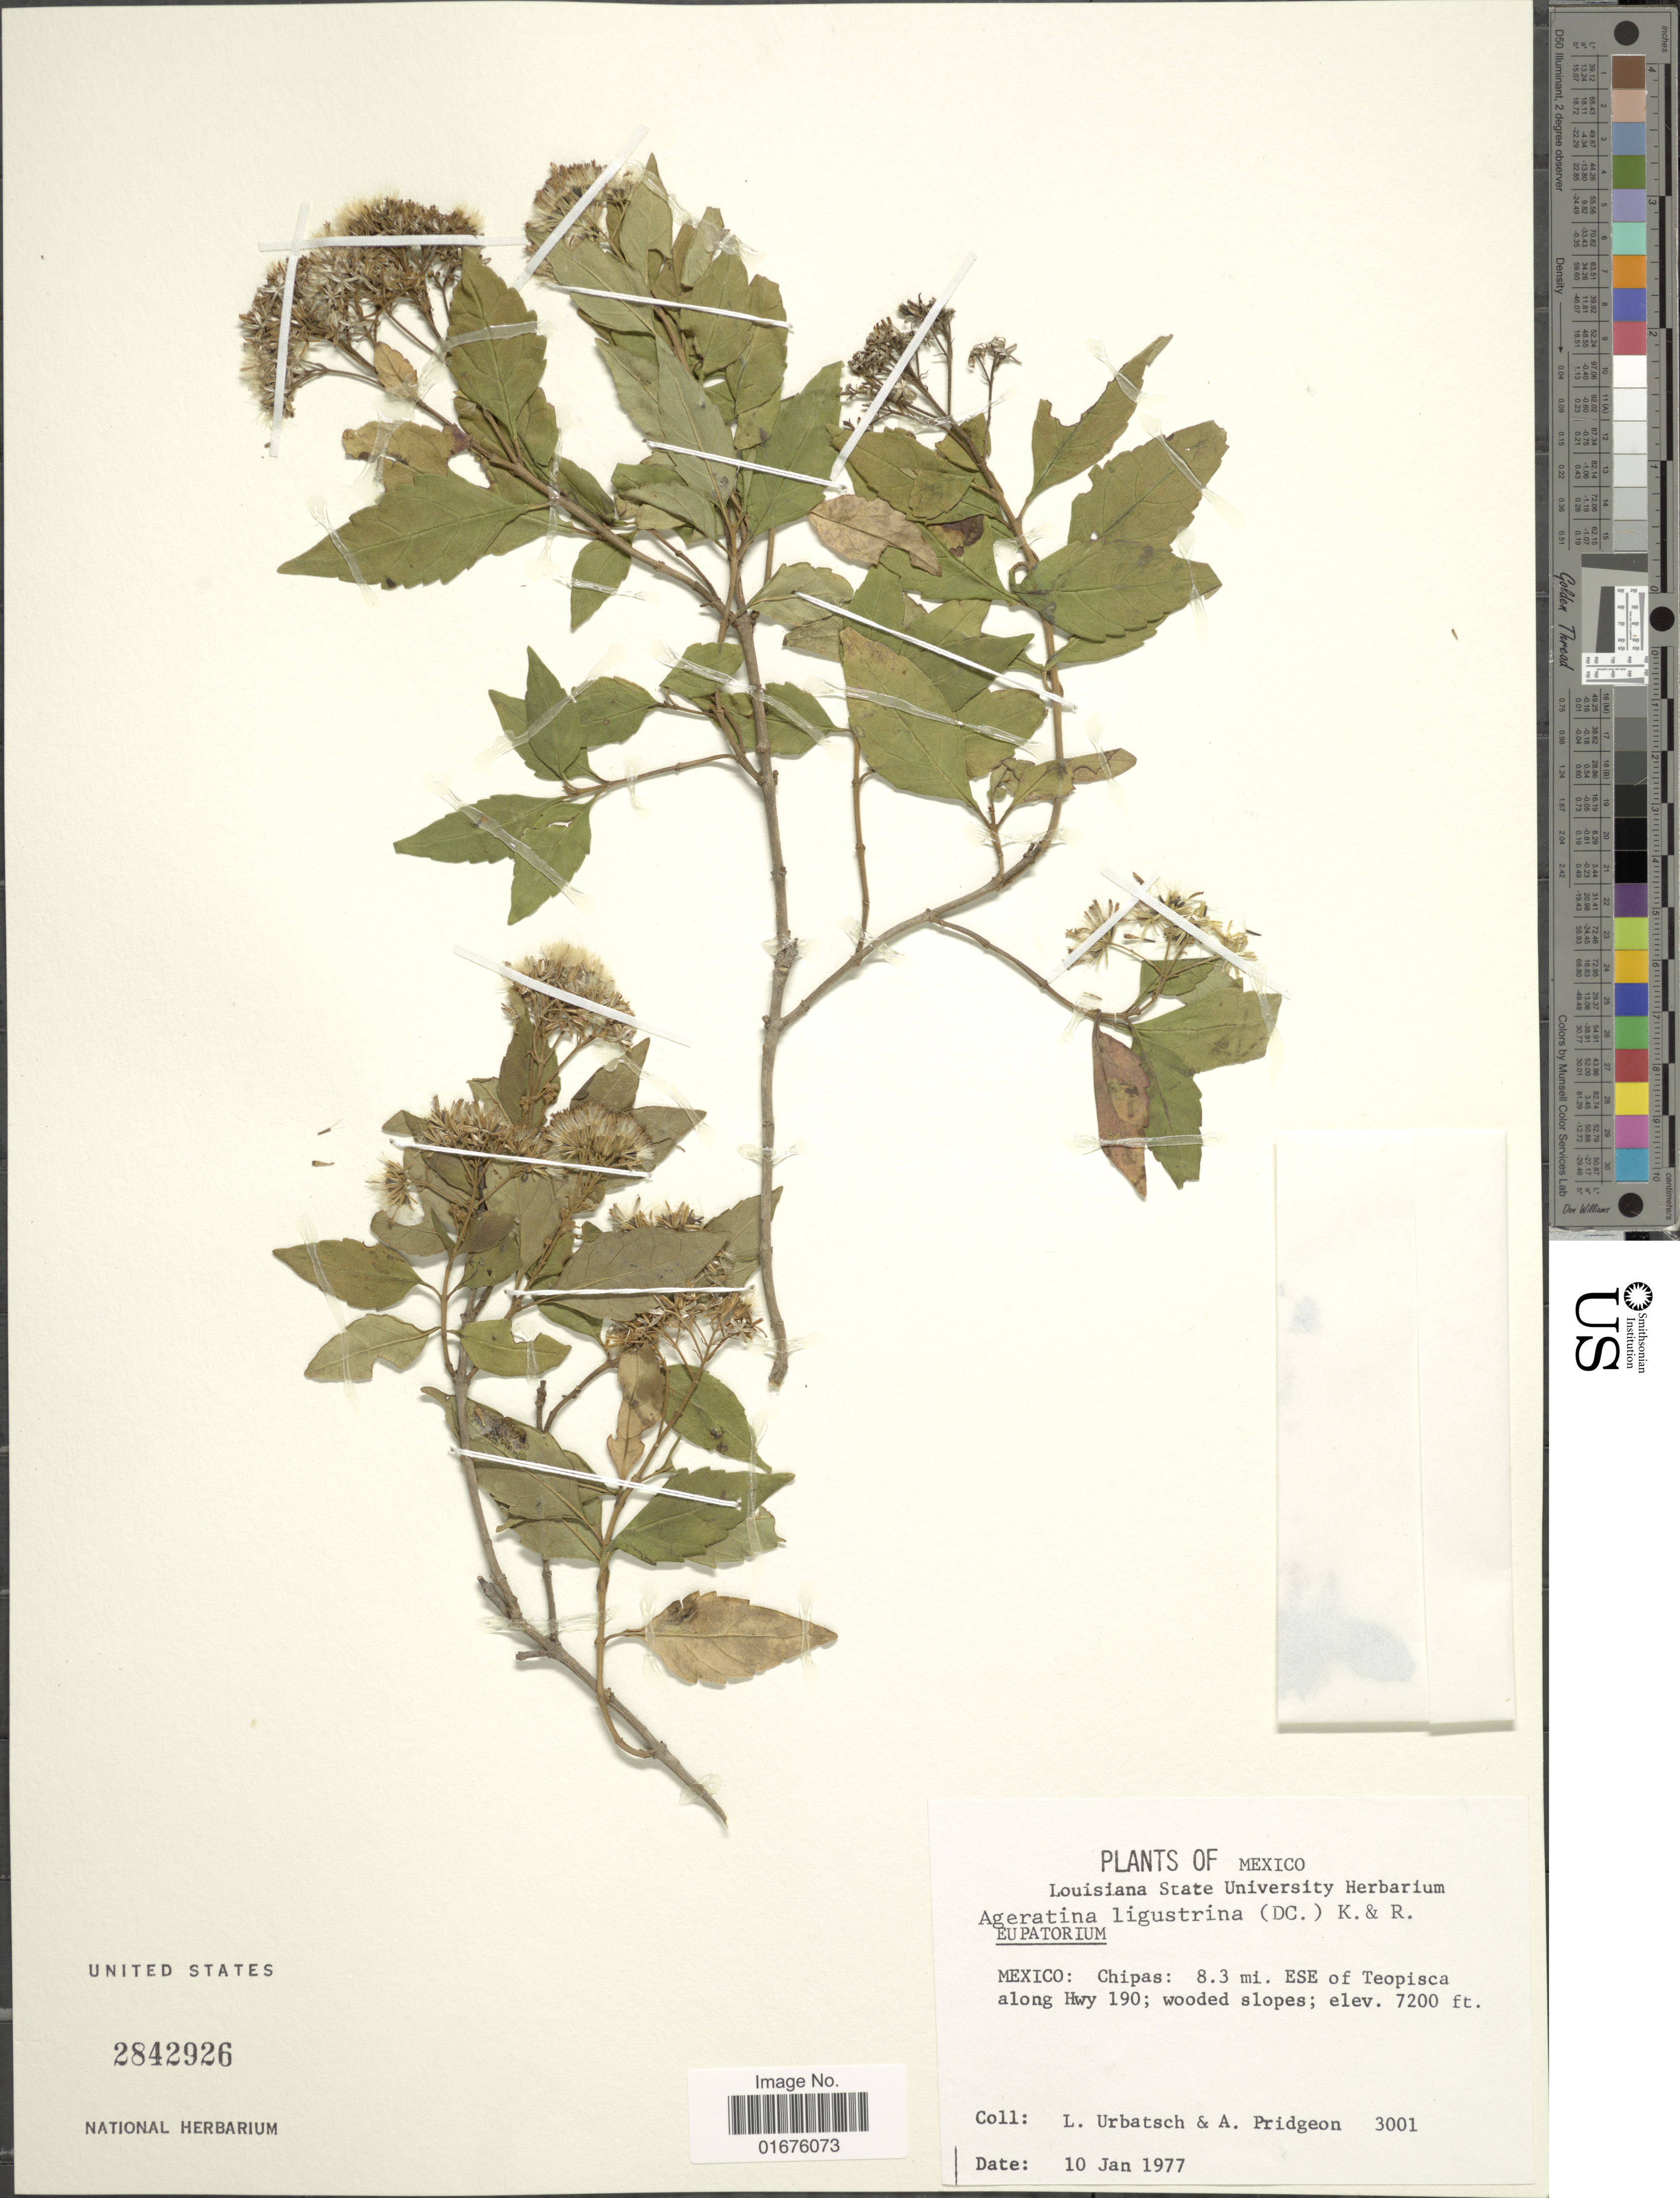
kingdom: Plantae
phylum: Tracheophyta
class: Magnoliopsida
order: Asterales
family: Asteraceae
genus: Ageratina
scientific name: Ageratina ligustrina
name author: (DC.) R.M. King & H. Rob.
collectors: L. E. Urbatsch & A. M. Pridgeon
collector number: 3001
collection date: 1977-01-10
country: Mexico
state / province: Chiapas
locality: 8.3 mi. ESE of Teopisca along Hwy 190; wooded slopes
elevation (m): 2195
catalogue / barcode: US 2842926